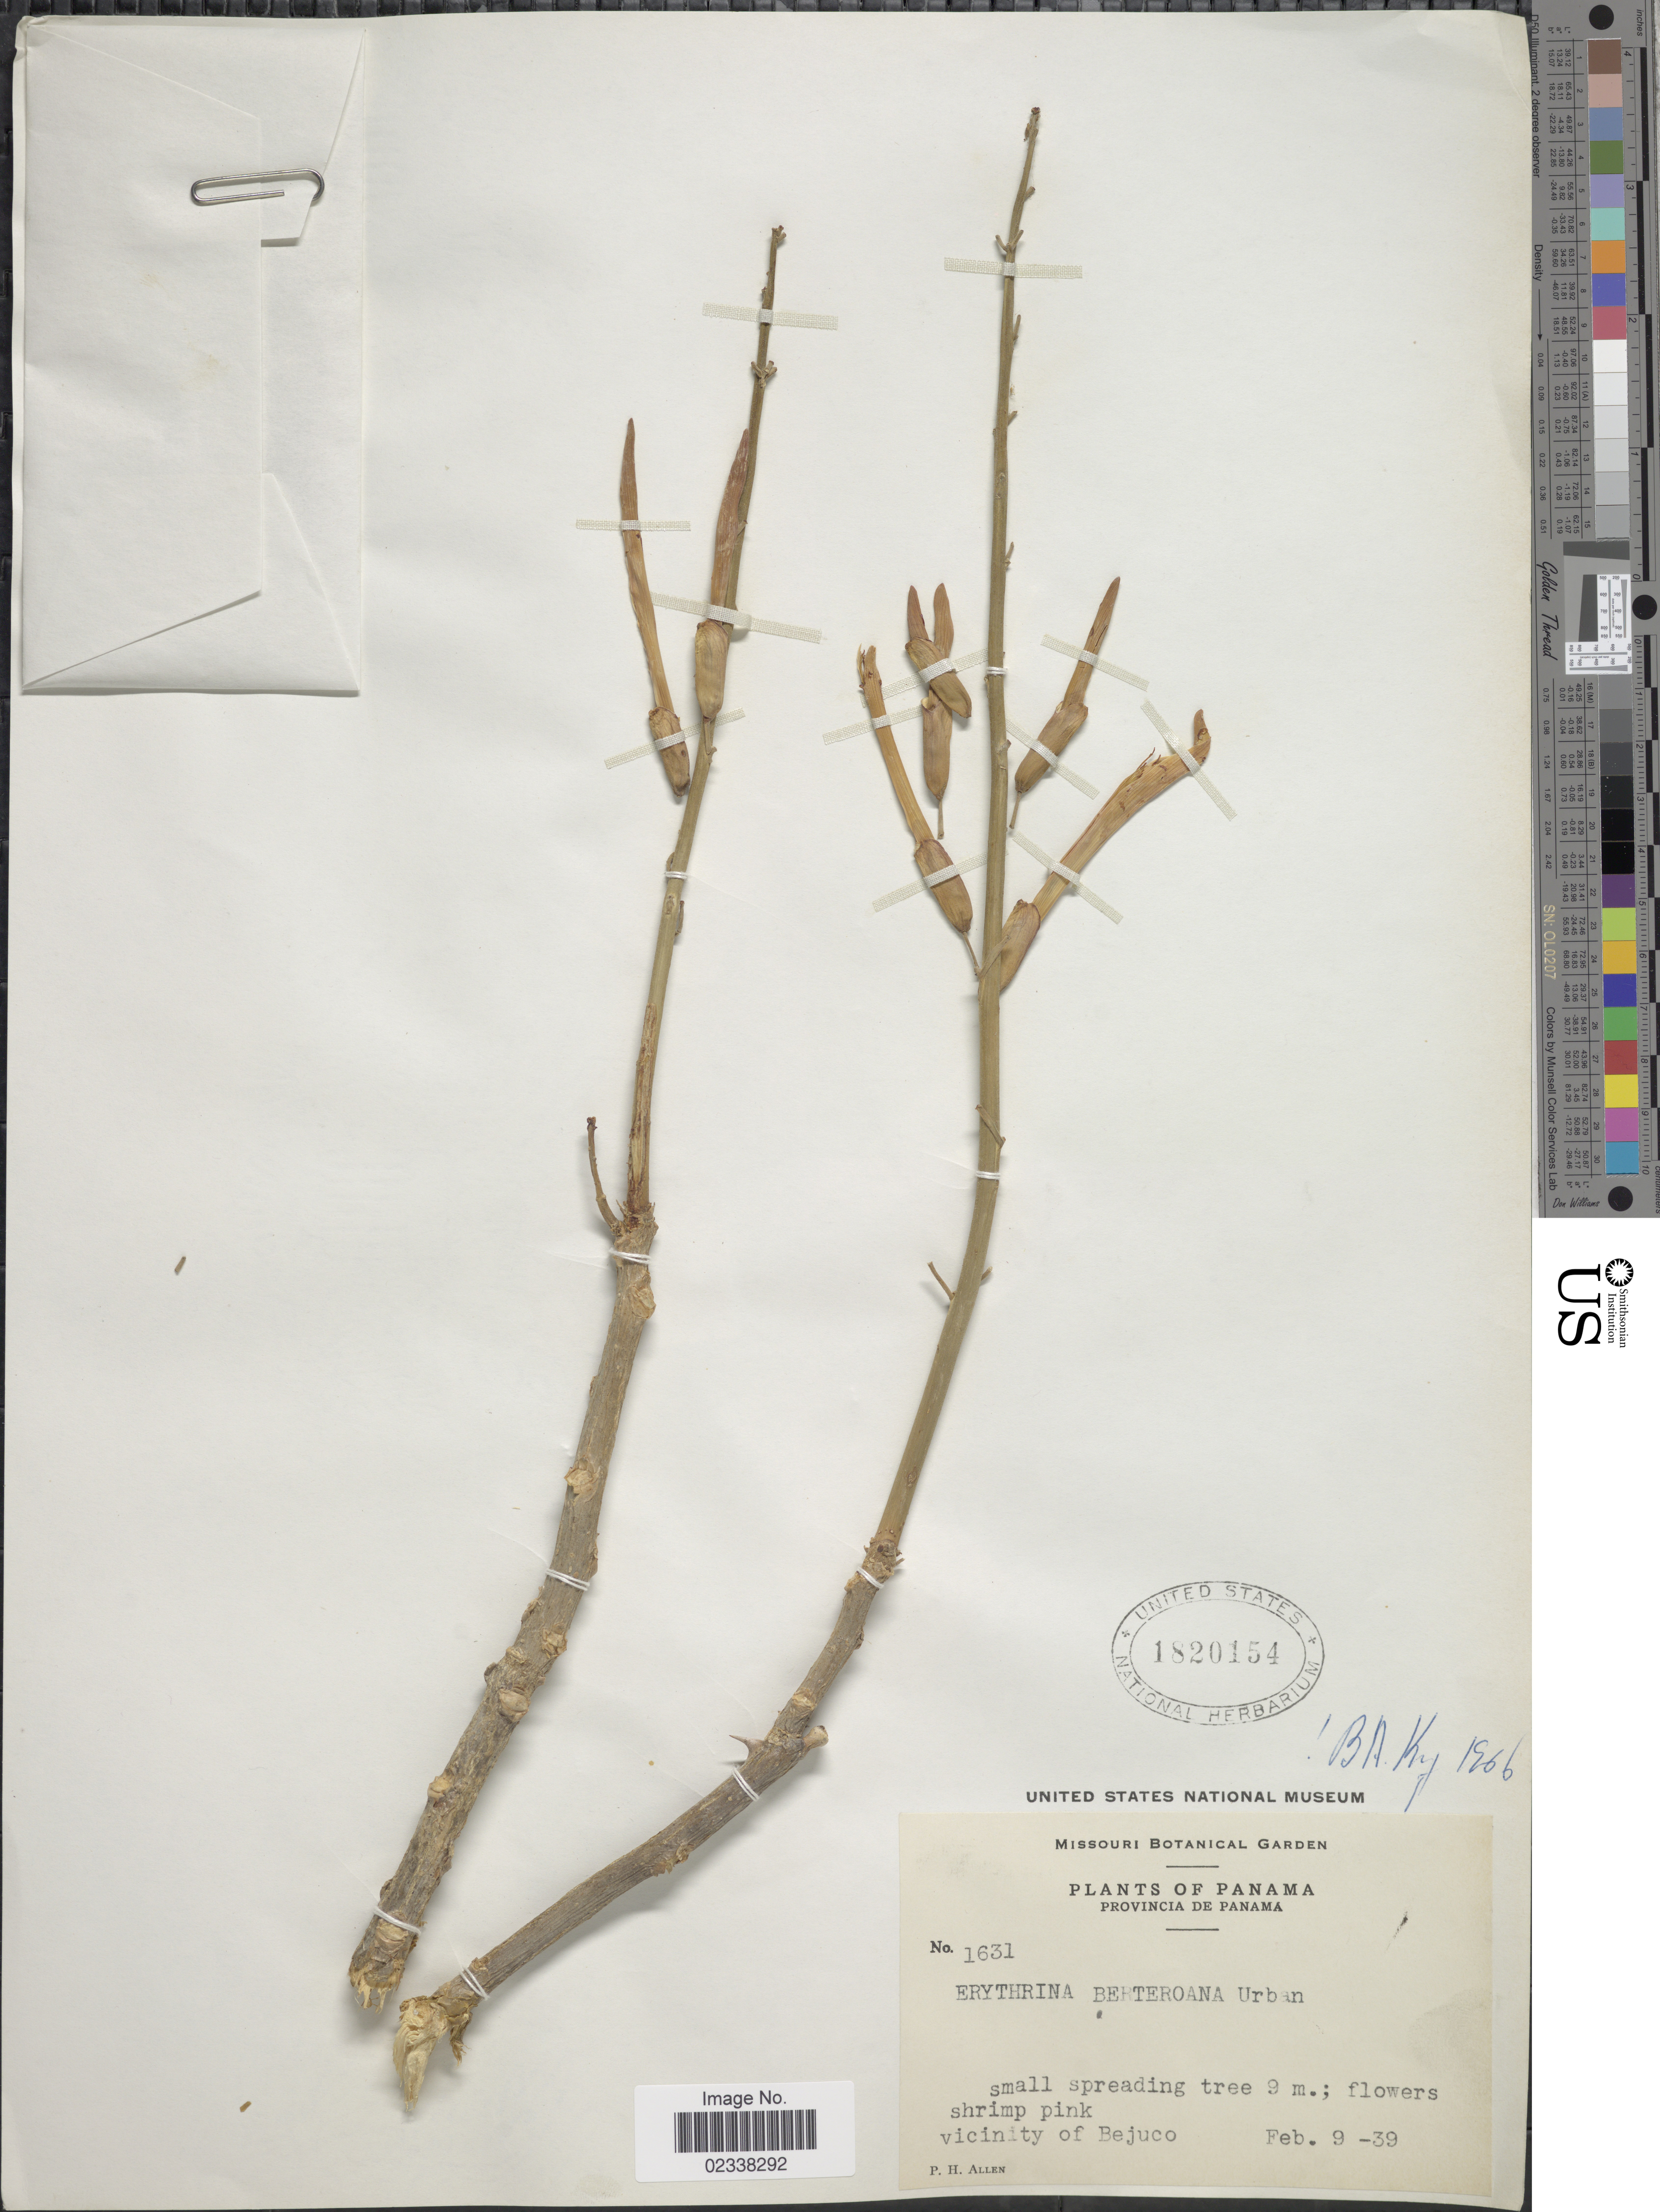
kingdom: Plantae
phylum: Tracheophyta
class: Magnoliopsida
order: Fabales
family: Fabaceae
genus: Erythrina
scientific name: Erythrina berteroana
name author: Urb.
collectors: P. H. Allen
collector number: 1631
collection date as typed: Transcribed d/m/y: 9/2/37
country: Panama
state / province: Panamá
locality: Vicinity of Bejuco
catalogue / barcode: US 1820154